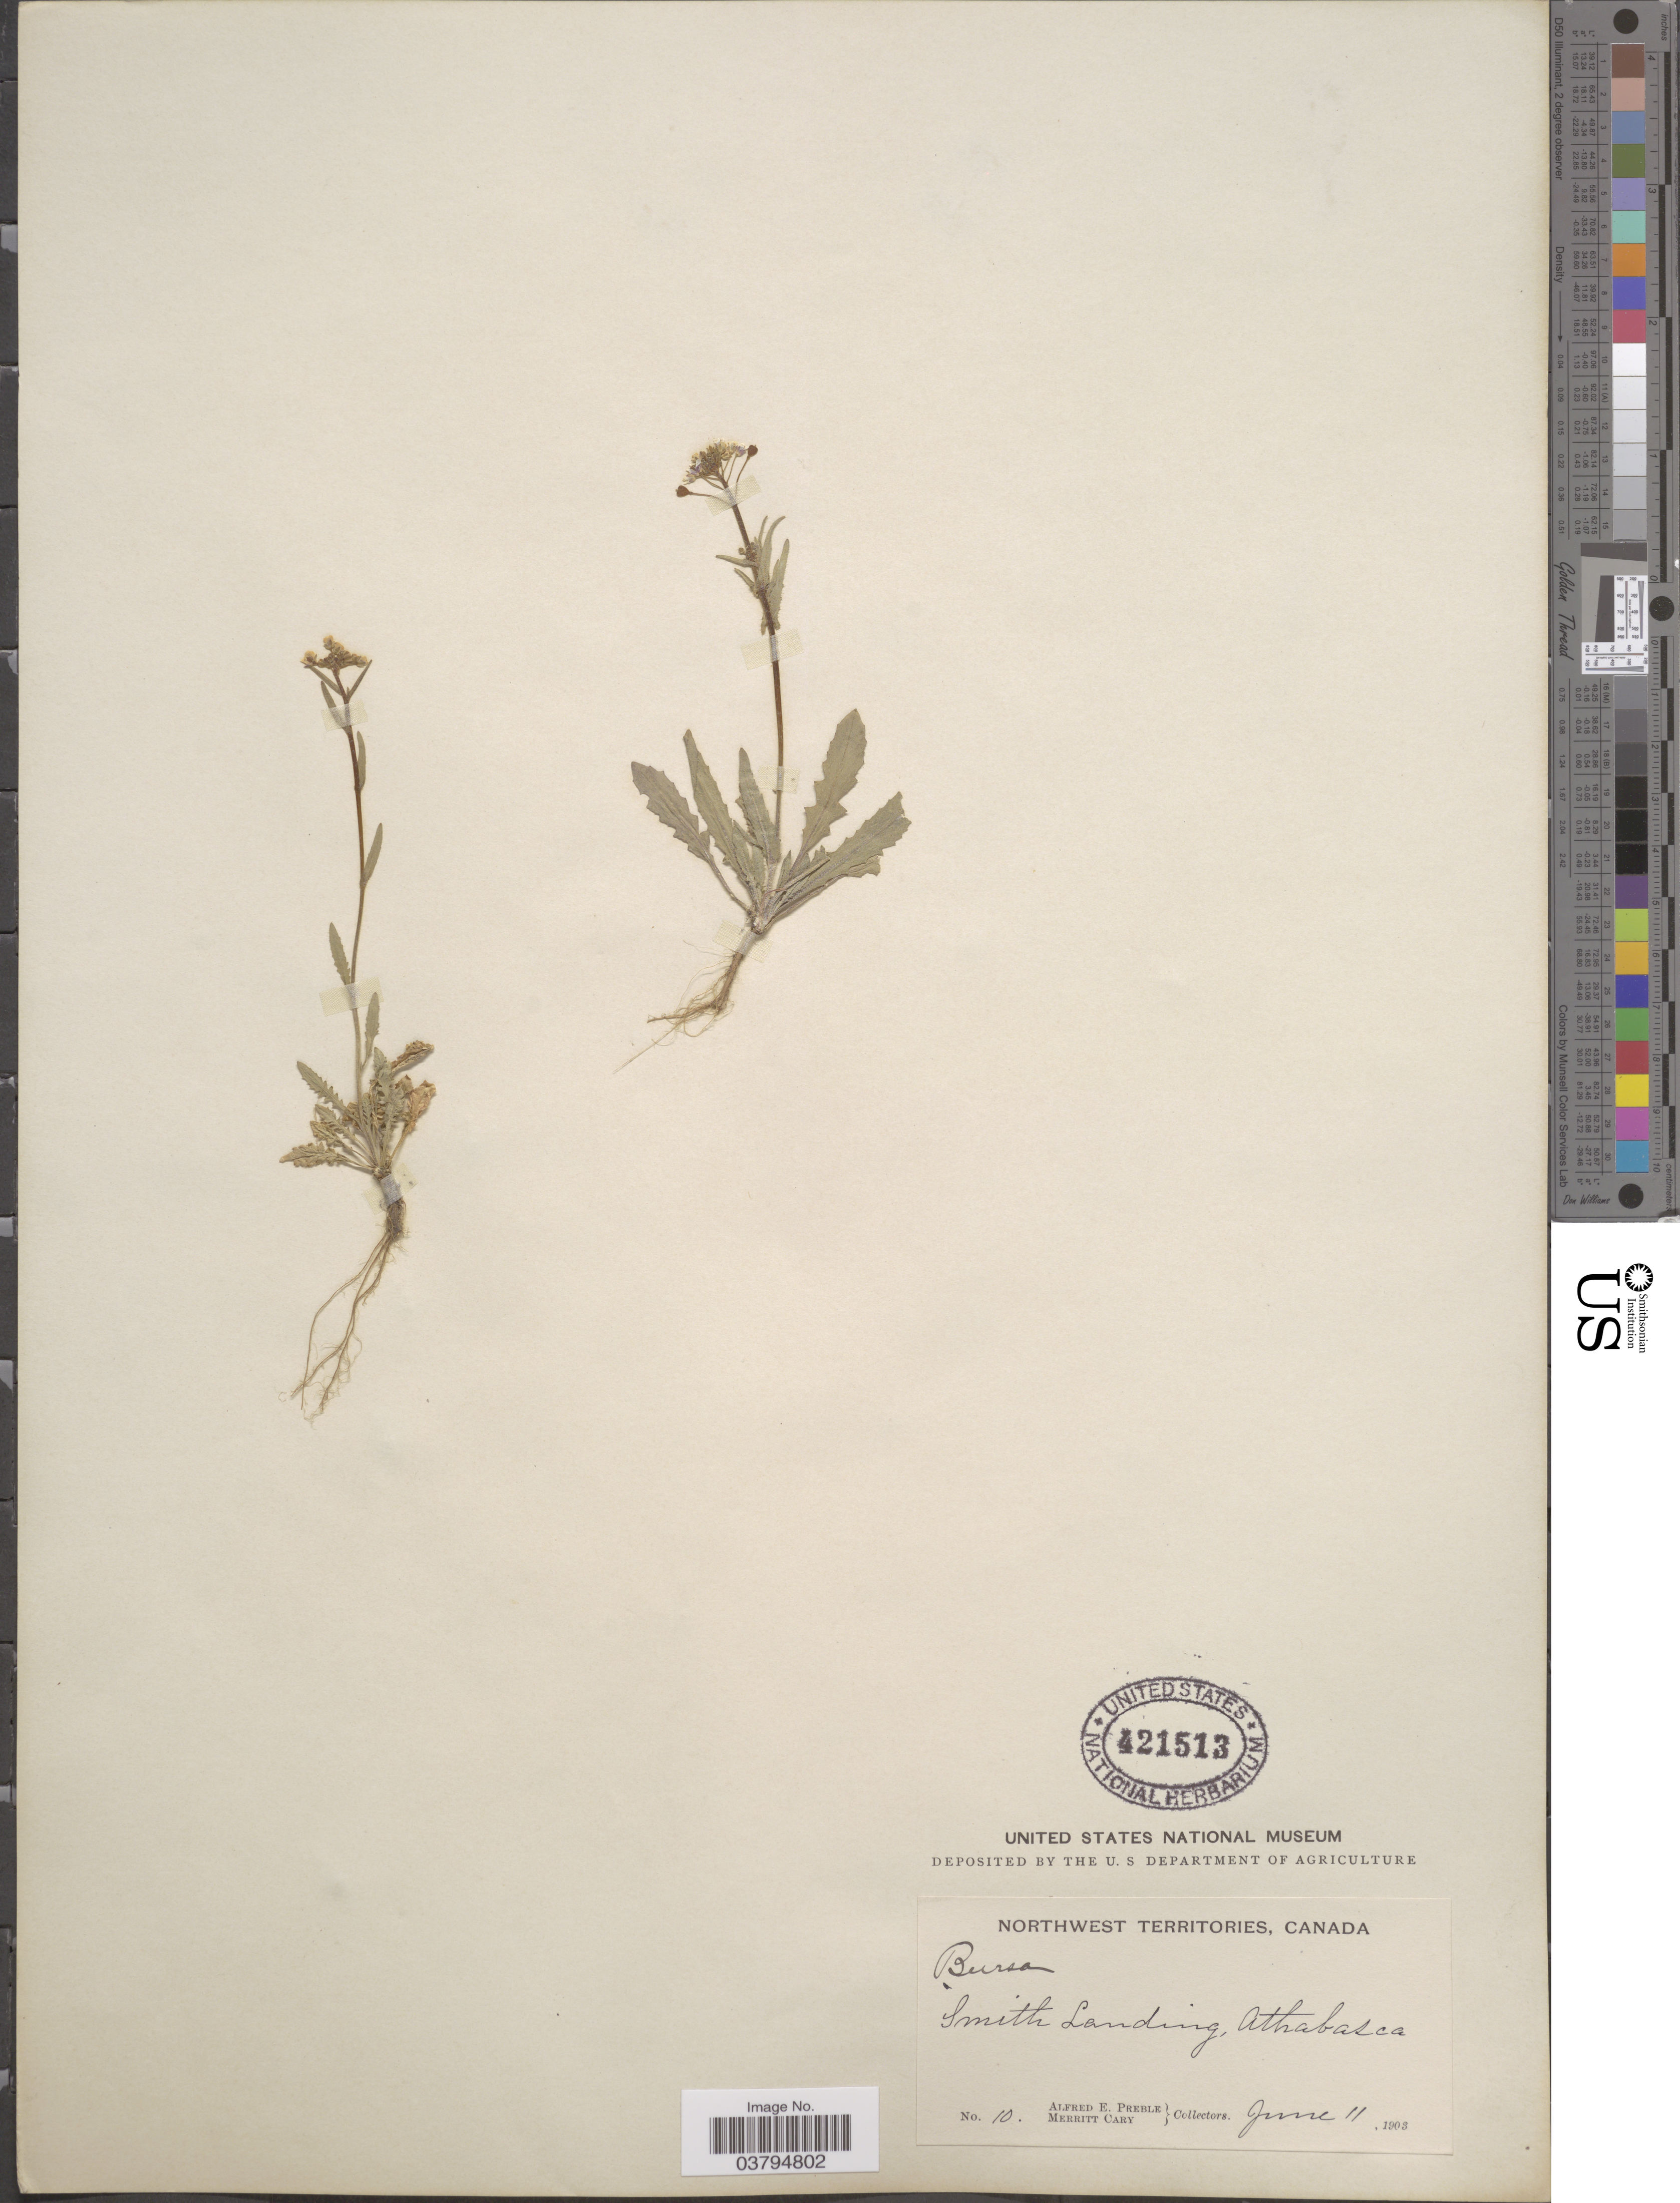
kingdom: Plantae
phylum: Tracheophyta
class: Magnoliopsida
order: Brassicales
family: Brassicaceae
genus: Capsella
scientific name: Capsella bursa-pastoris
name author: (L.) Medik.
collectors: A. Preble & M. Cary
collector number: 10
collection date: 1903-06-11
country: Canada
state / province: Northwest Territories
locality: Smith Landing, Athabasca.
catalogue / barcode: US 421513